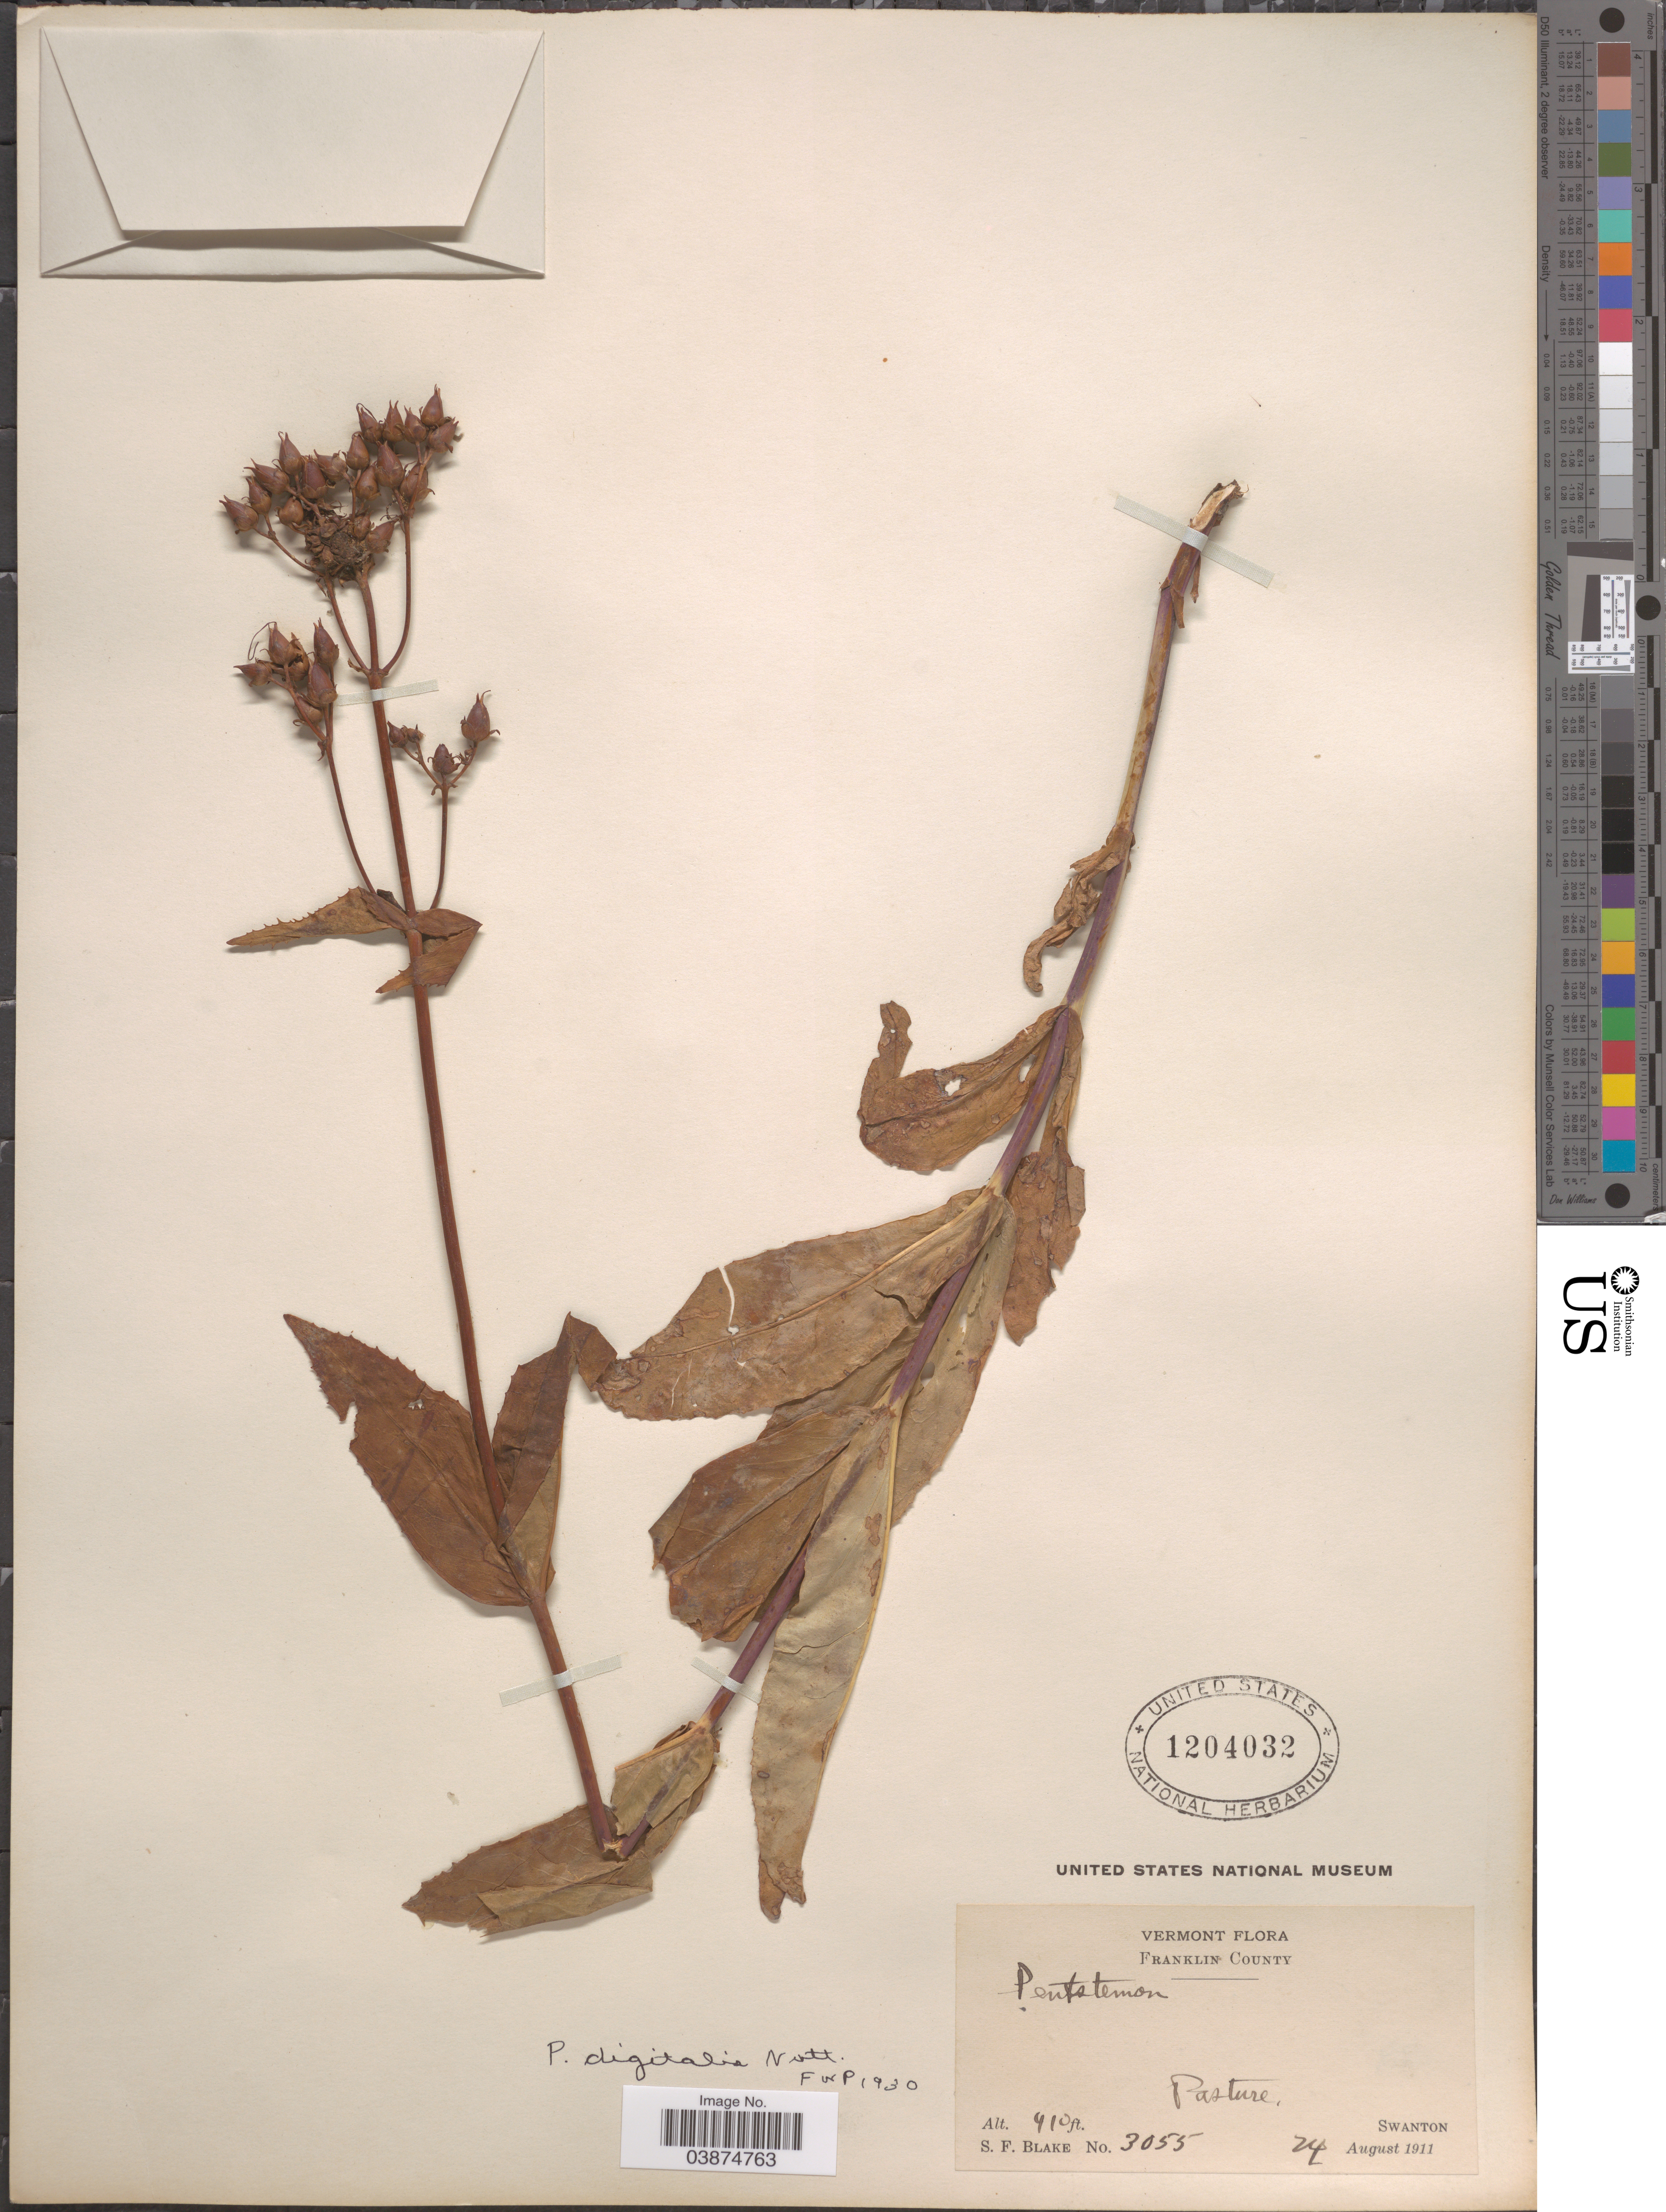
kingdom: Plantae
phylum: Tracheophyta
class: Magnoliopsida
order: Lamiales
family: Plantaginaceae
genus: Penstemon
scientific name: Penstemon digitalis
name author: Nutt. ex Sims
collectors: S. Blake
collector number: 3055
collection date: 1911-08-24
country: United States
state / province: Vermont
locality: Franklin County. Pasture, Swanton.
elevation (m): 125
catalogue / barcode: US 1204032